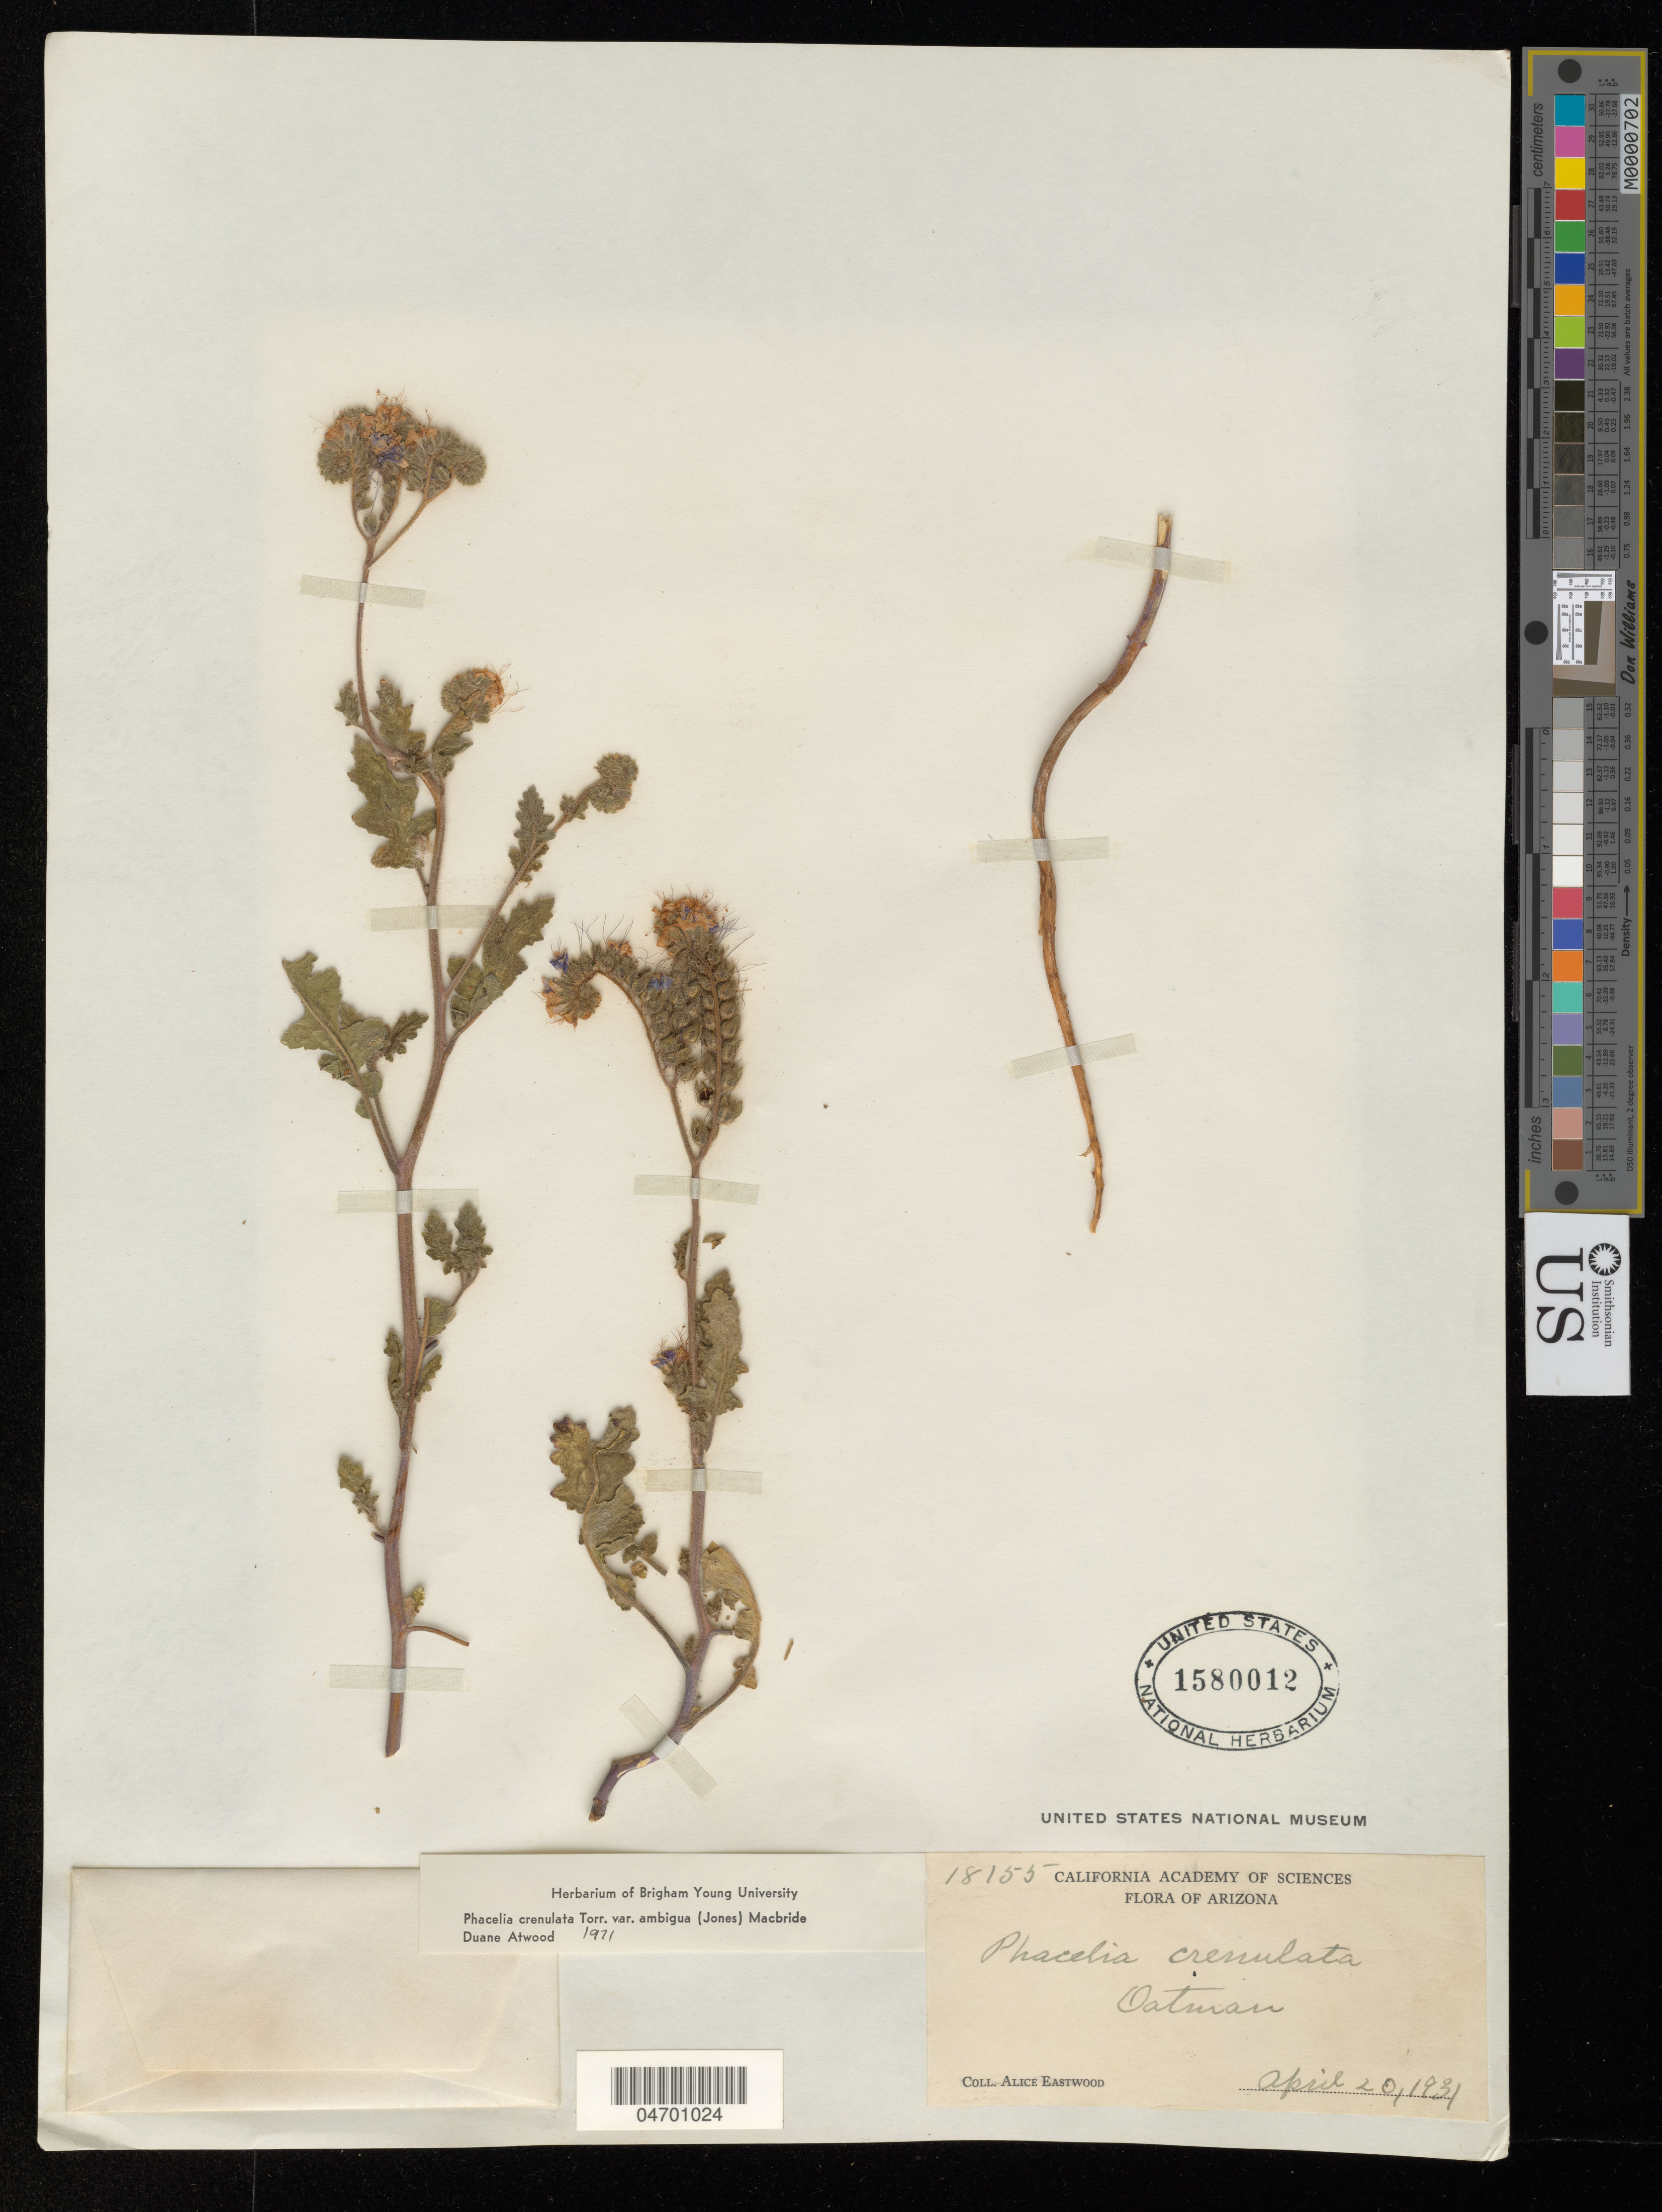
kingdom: Plantae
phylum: Tracheophyta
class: Magnoliopsida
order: Boraginales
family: Hydrophyllaceae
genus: Phacelia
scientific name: Phacelia crenulata var. ambigua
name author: (M.E. Jones) J.F. Macbr.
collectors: A. Eastwood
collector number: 18155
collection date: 1931-04-20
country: United States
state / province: Arizona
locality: Oatman.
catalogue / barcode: US 1580012